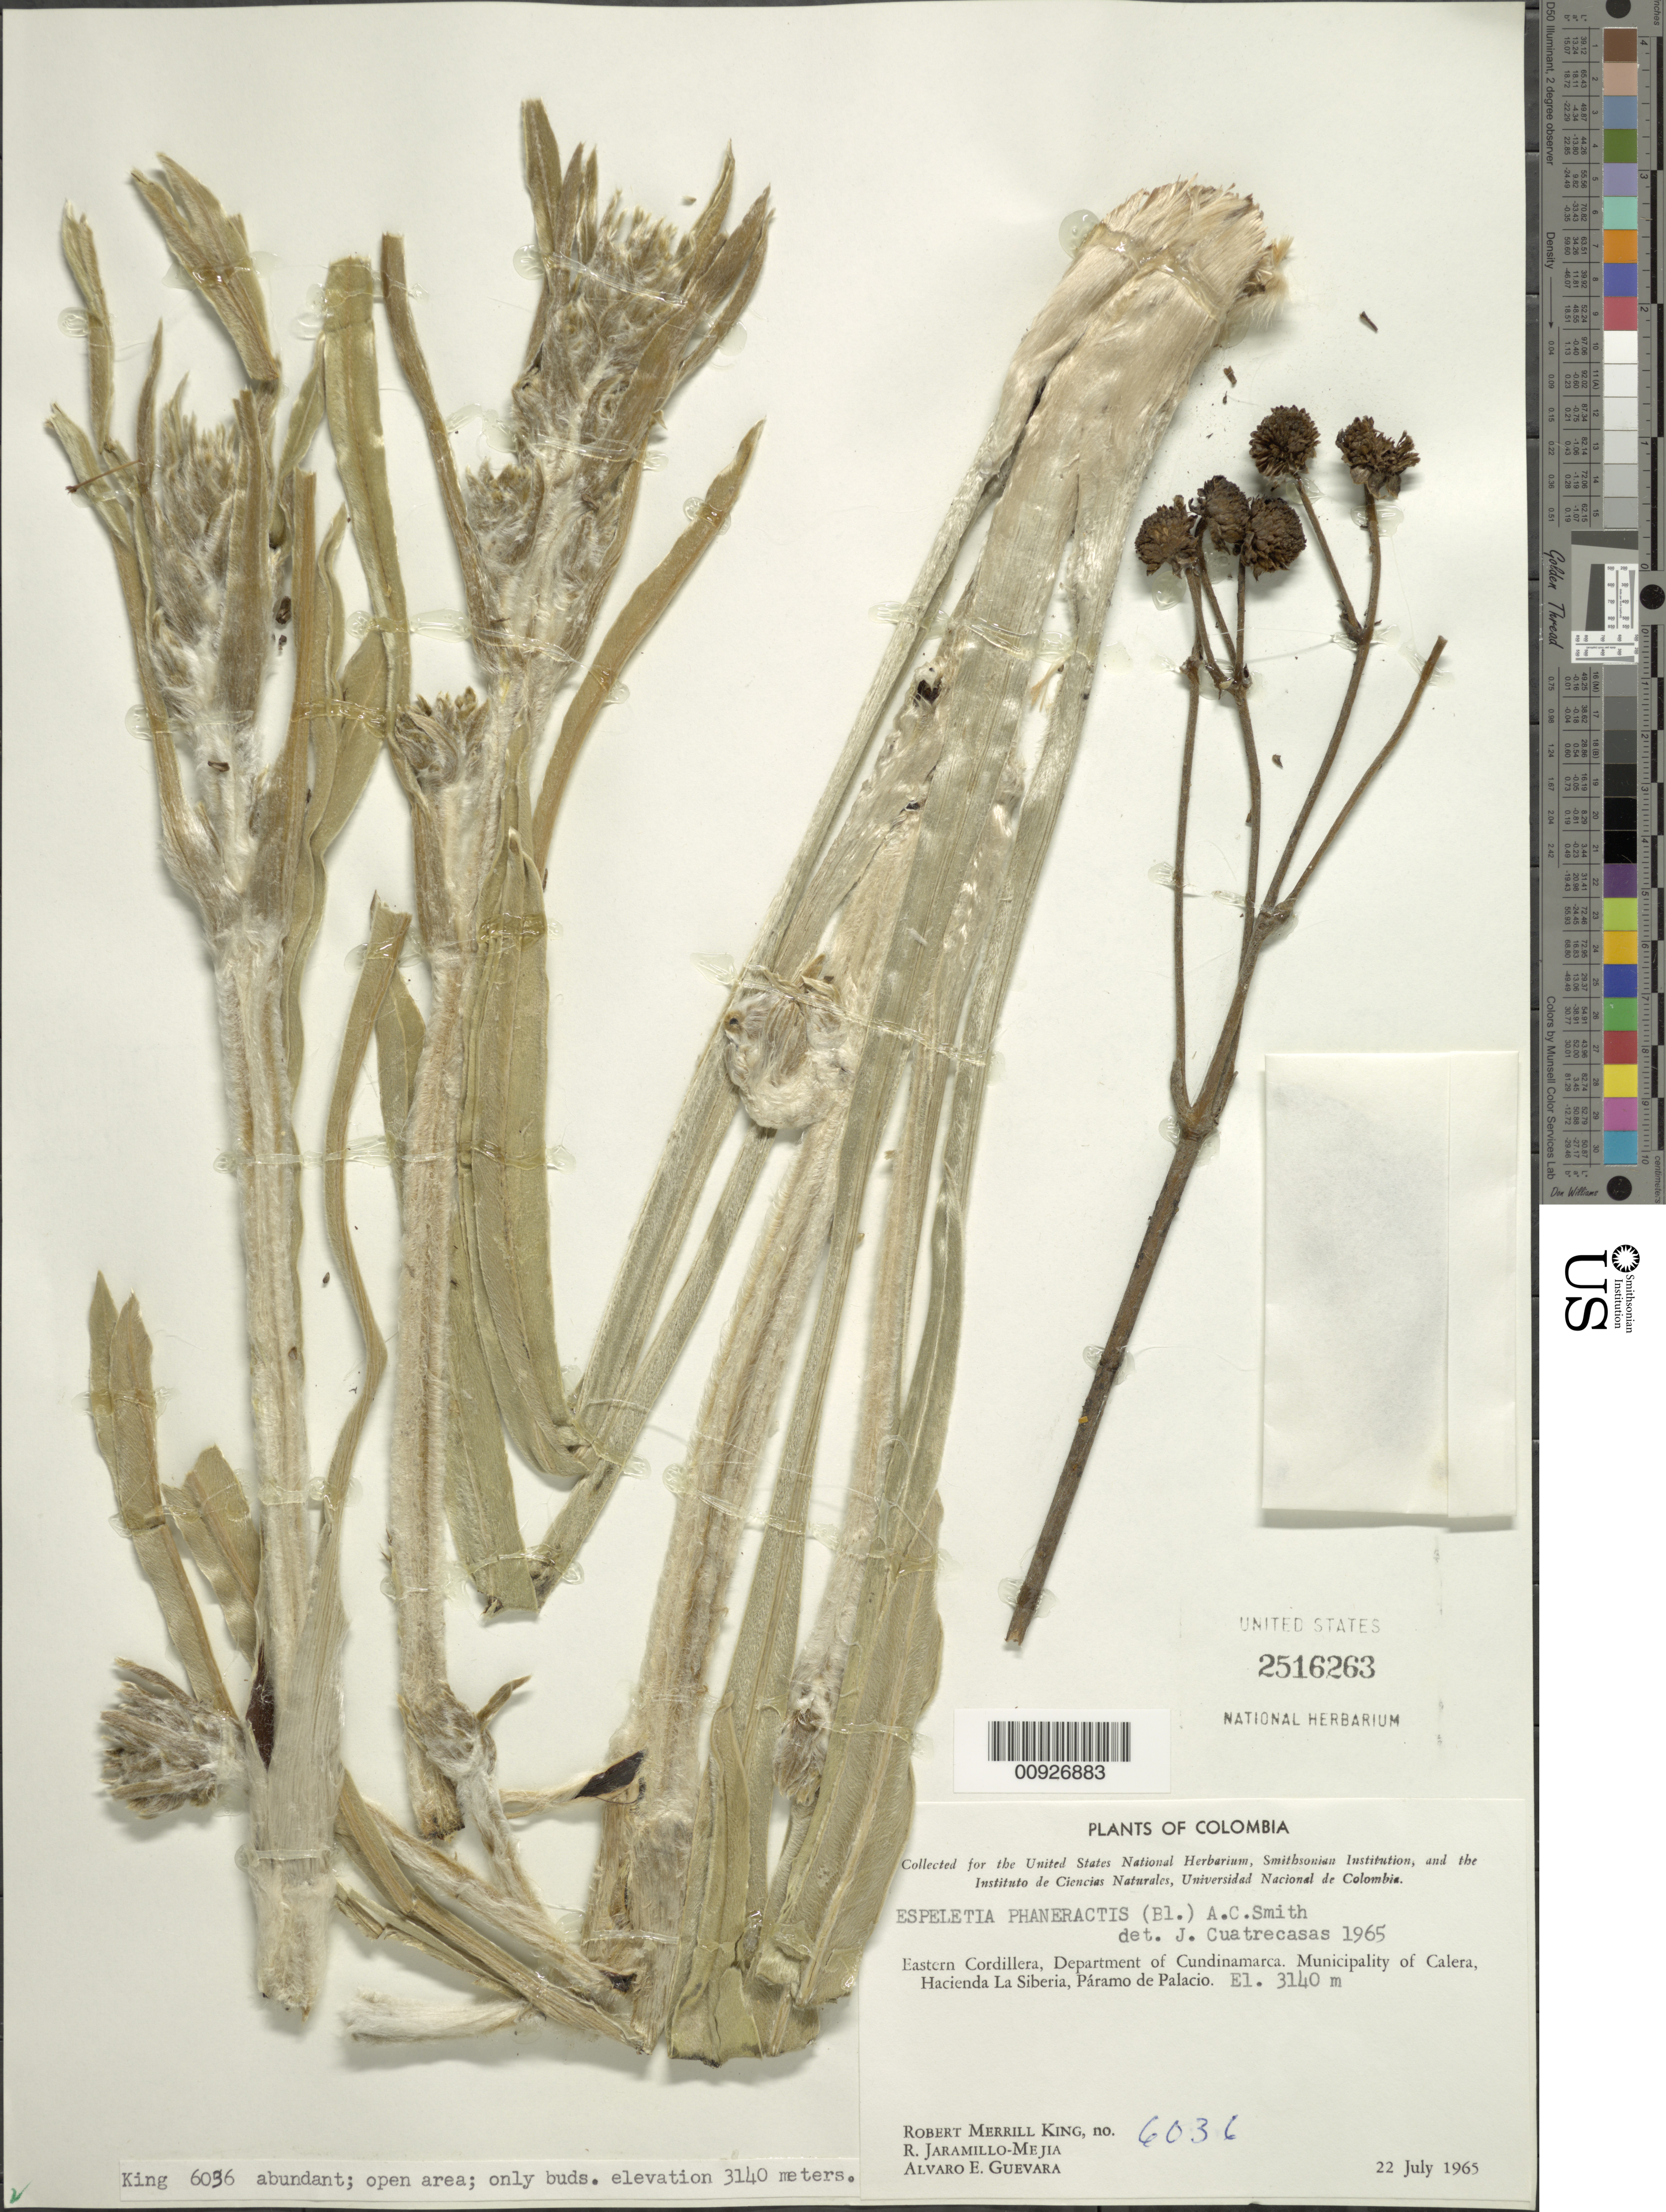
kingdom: Plantae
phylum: Tracheophyta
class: Magnoliopsida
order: Asterales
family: Asteraceae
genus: Espeletia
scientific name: Espeletia argentea f. phaneractis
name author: (S.F. Blake) Cuatrec.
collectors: R. M. King, R. Jaramillo M. & A. E. Guevara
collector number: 6036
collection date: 1965-07-22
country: Colombia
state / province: Cundinamarca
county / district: M de La Calera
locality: P. de Palacio. Eastern cordillera, hacienda La Siberia.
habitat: Abundant; open area; only buds.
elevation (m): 3140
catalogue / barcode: US 2516263